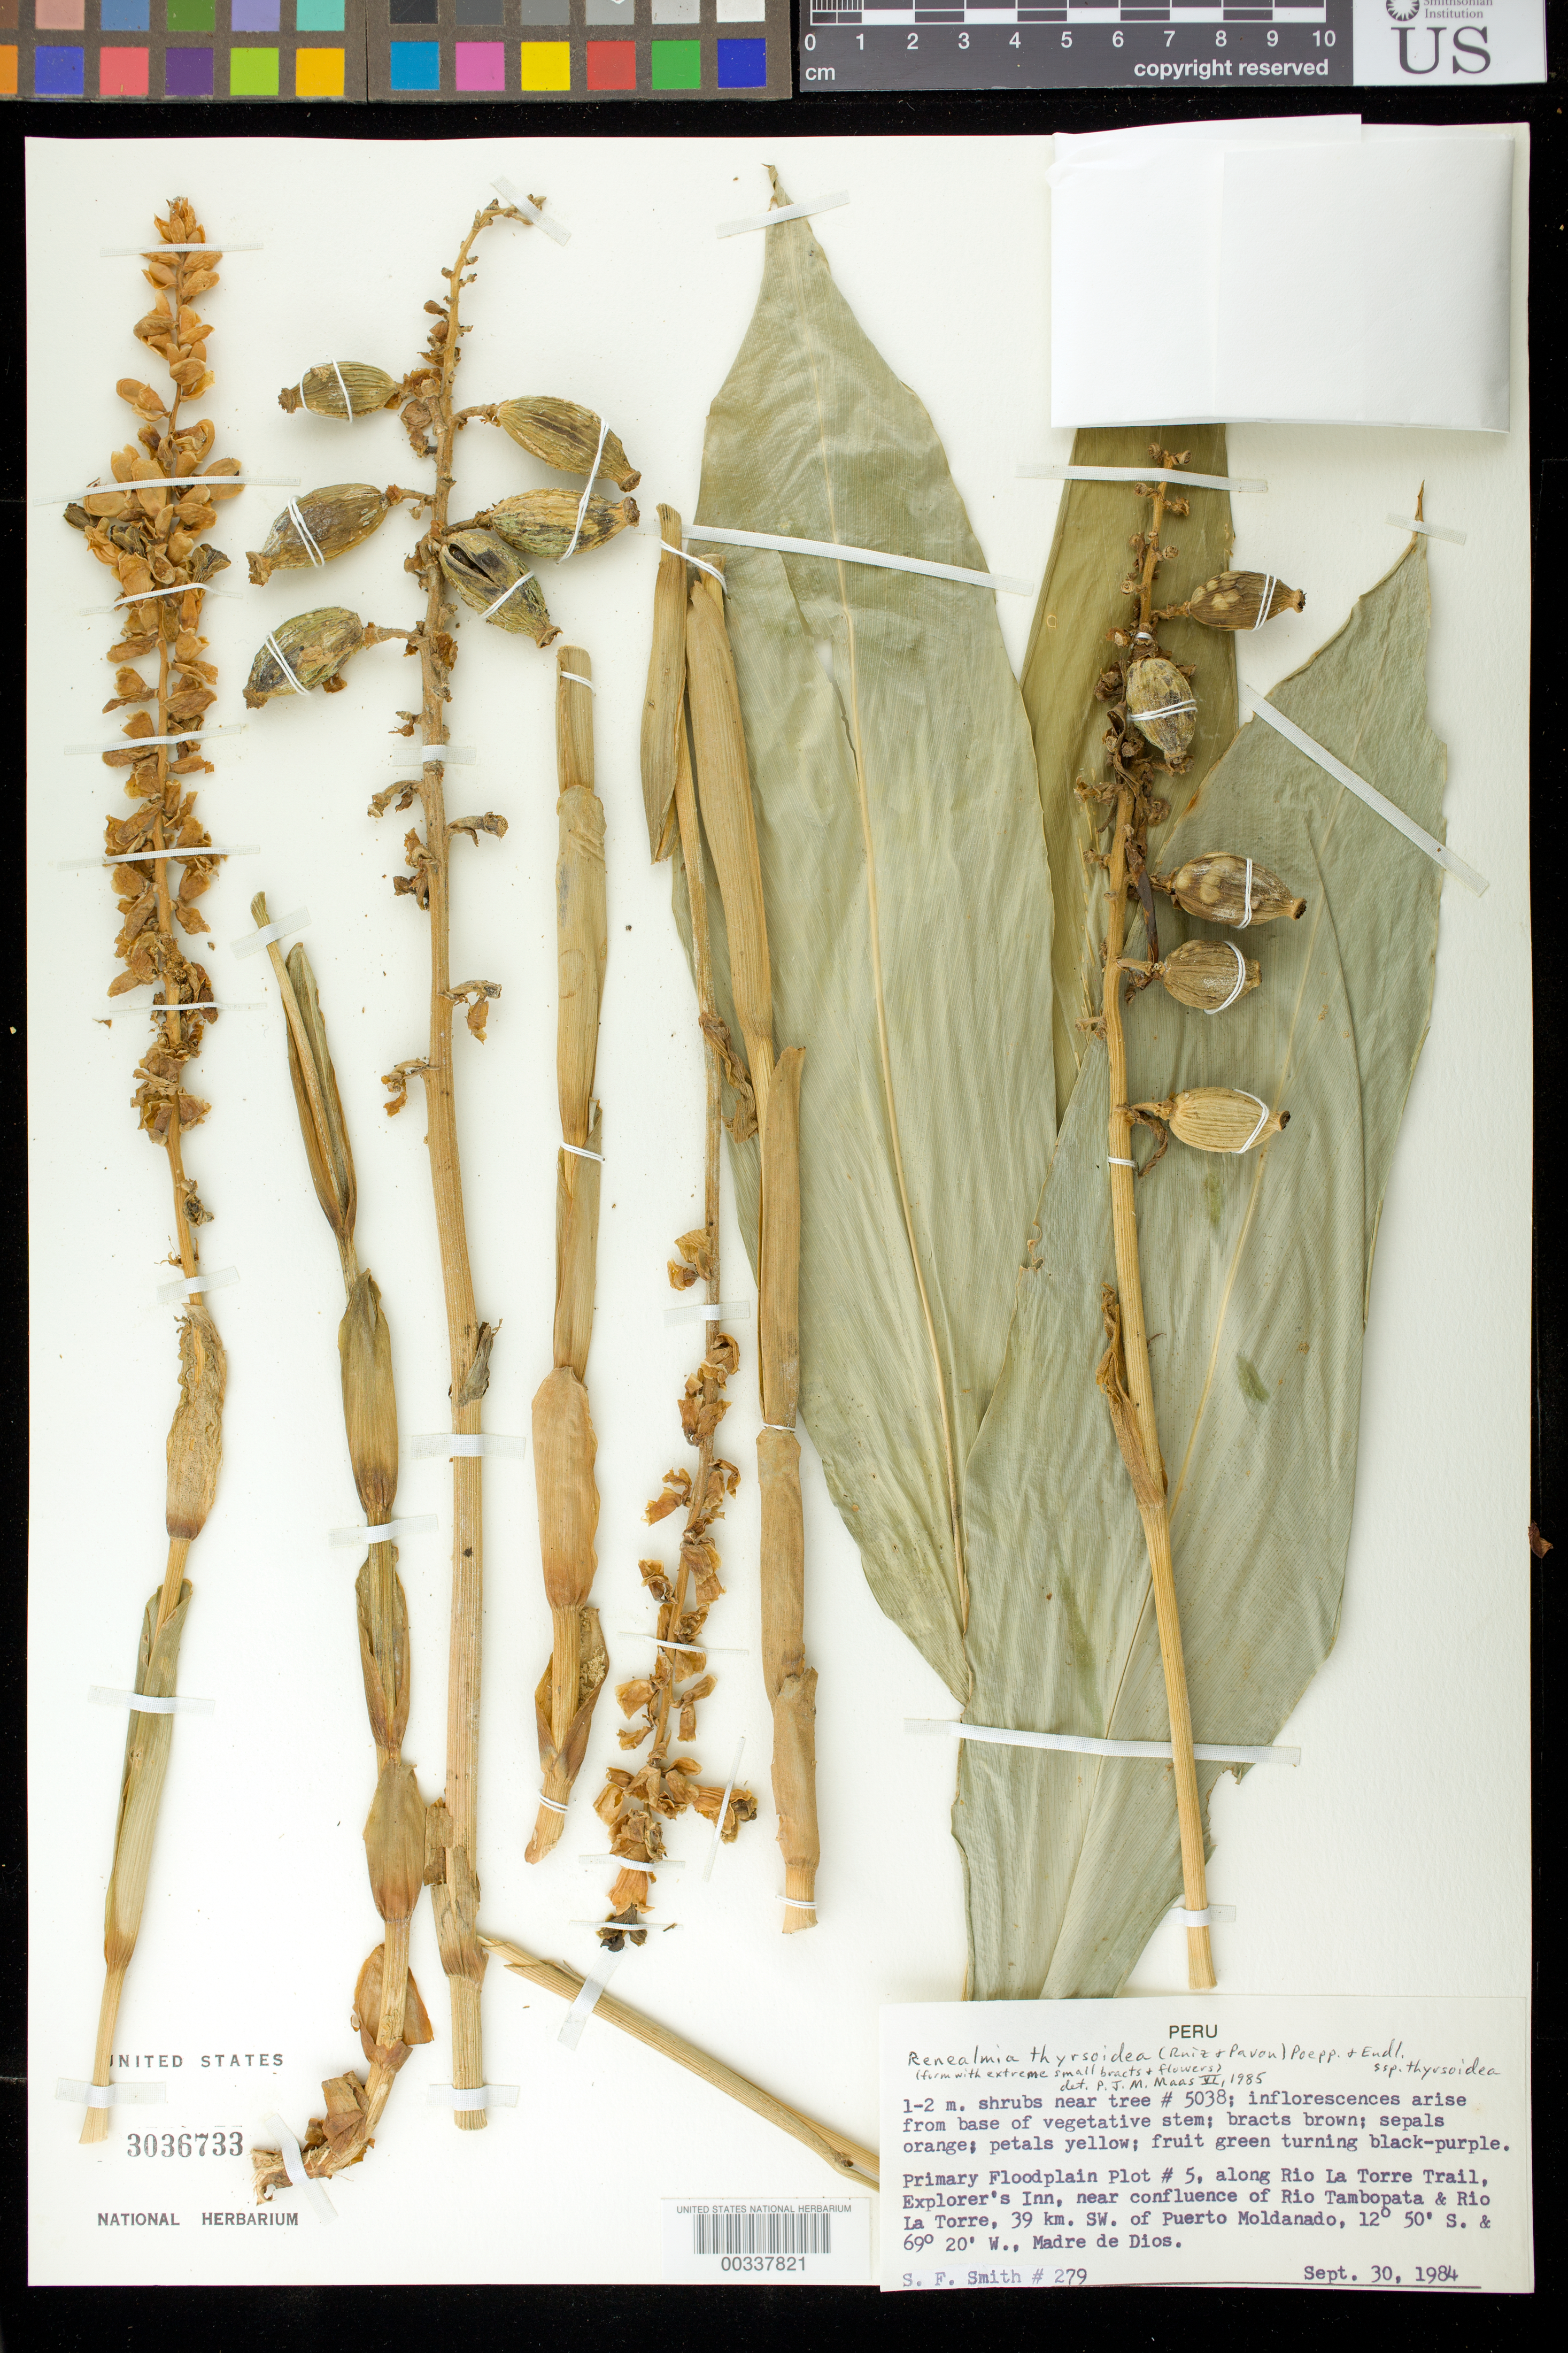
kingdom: Plantae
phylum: Tracheophyta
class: Liliopsida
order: Zingiberales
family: Zingiberaceae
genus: Renealmia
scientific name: Renealmia thyrsoidea subsp. thyrsoidea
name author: (Ruiz & Pav.) Poepp. & Endl.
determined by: Maas, Paul J. M.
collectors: S.F. Smith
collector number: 279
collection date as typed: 30 Sep 1984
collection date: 1984-09-30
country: Peru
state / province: Madre de Dios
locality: Primary floodplain plot #5, along rio la torre trail, explorer's inn, near confluence of rio tambopata and rio la torre, ...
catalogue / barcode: US 3036733